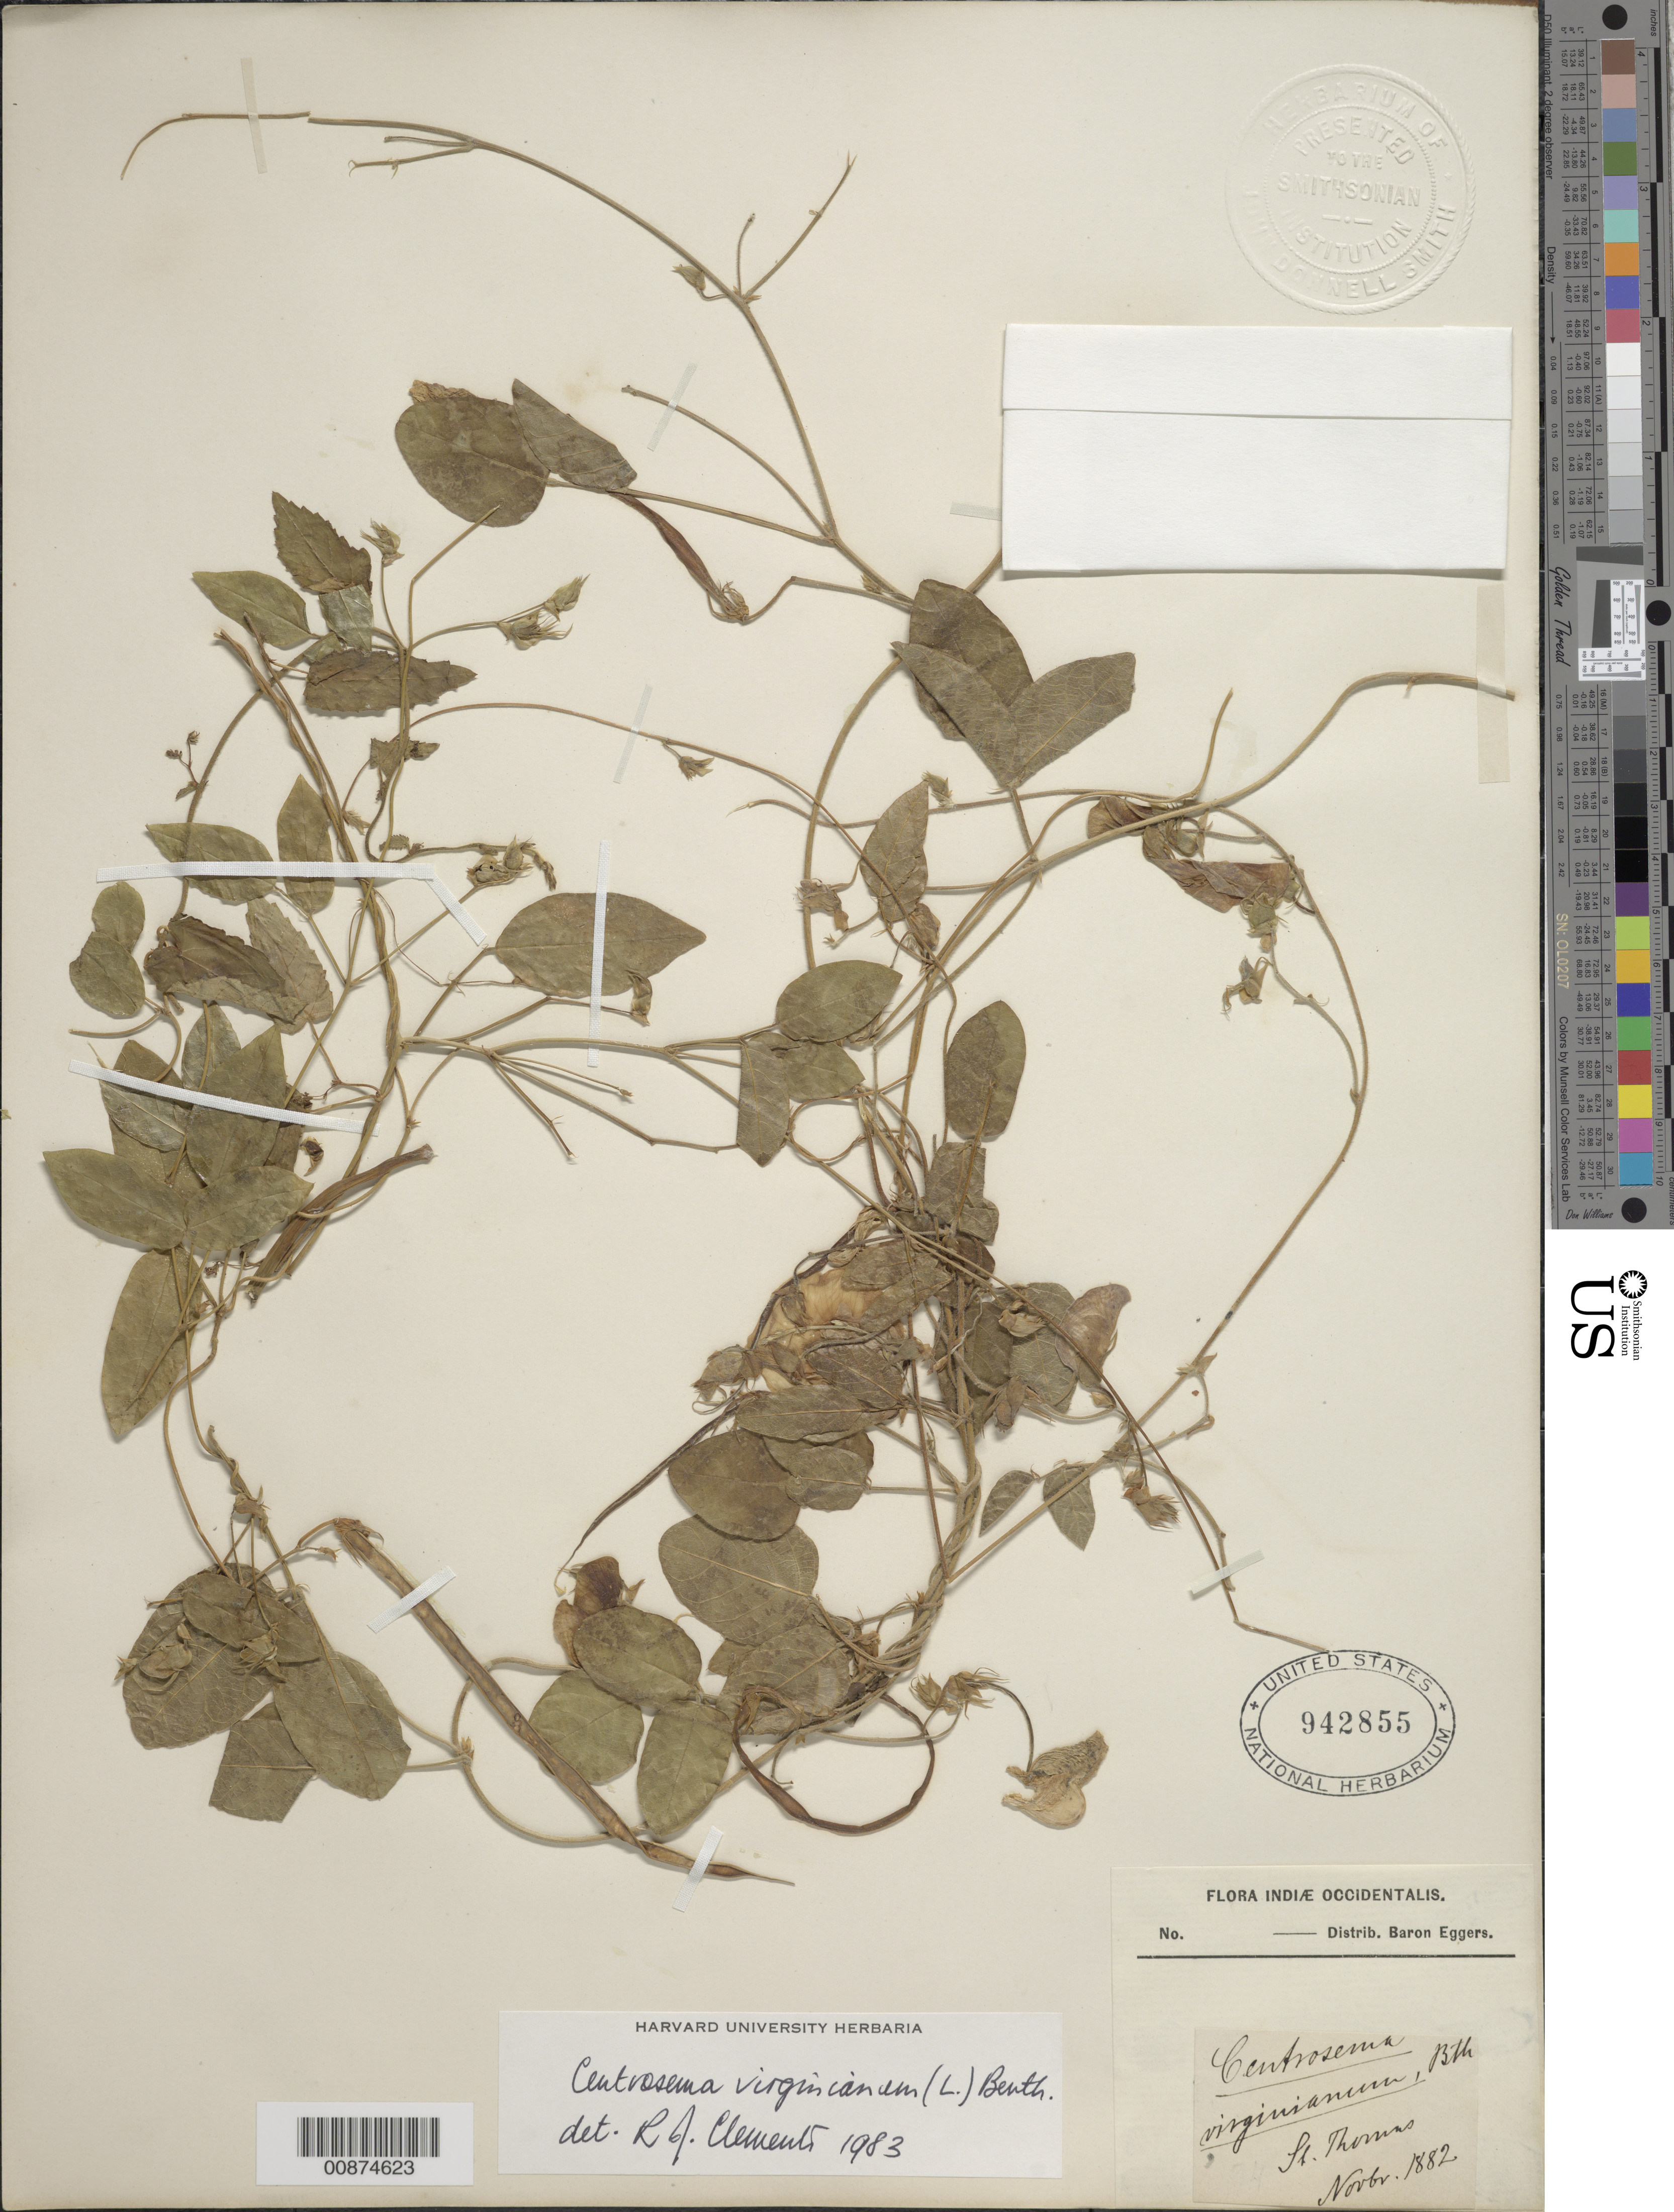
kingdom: Plantae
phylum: Tracheophyta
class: Magnoliopsida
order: Fabales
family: Fabaceae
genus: Centrosema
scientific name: Centrosema virginianum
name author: (L.) Benth.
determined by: Clements, R. J.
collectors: H. F. A. von Eggers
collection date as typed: Nov 1882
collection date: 1882-11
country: U.S. Virgin Islands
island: St. Thomas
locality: St. Thomas.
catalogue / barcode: US 942855